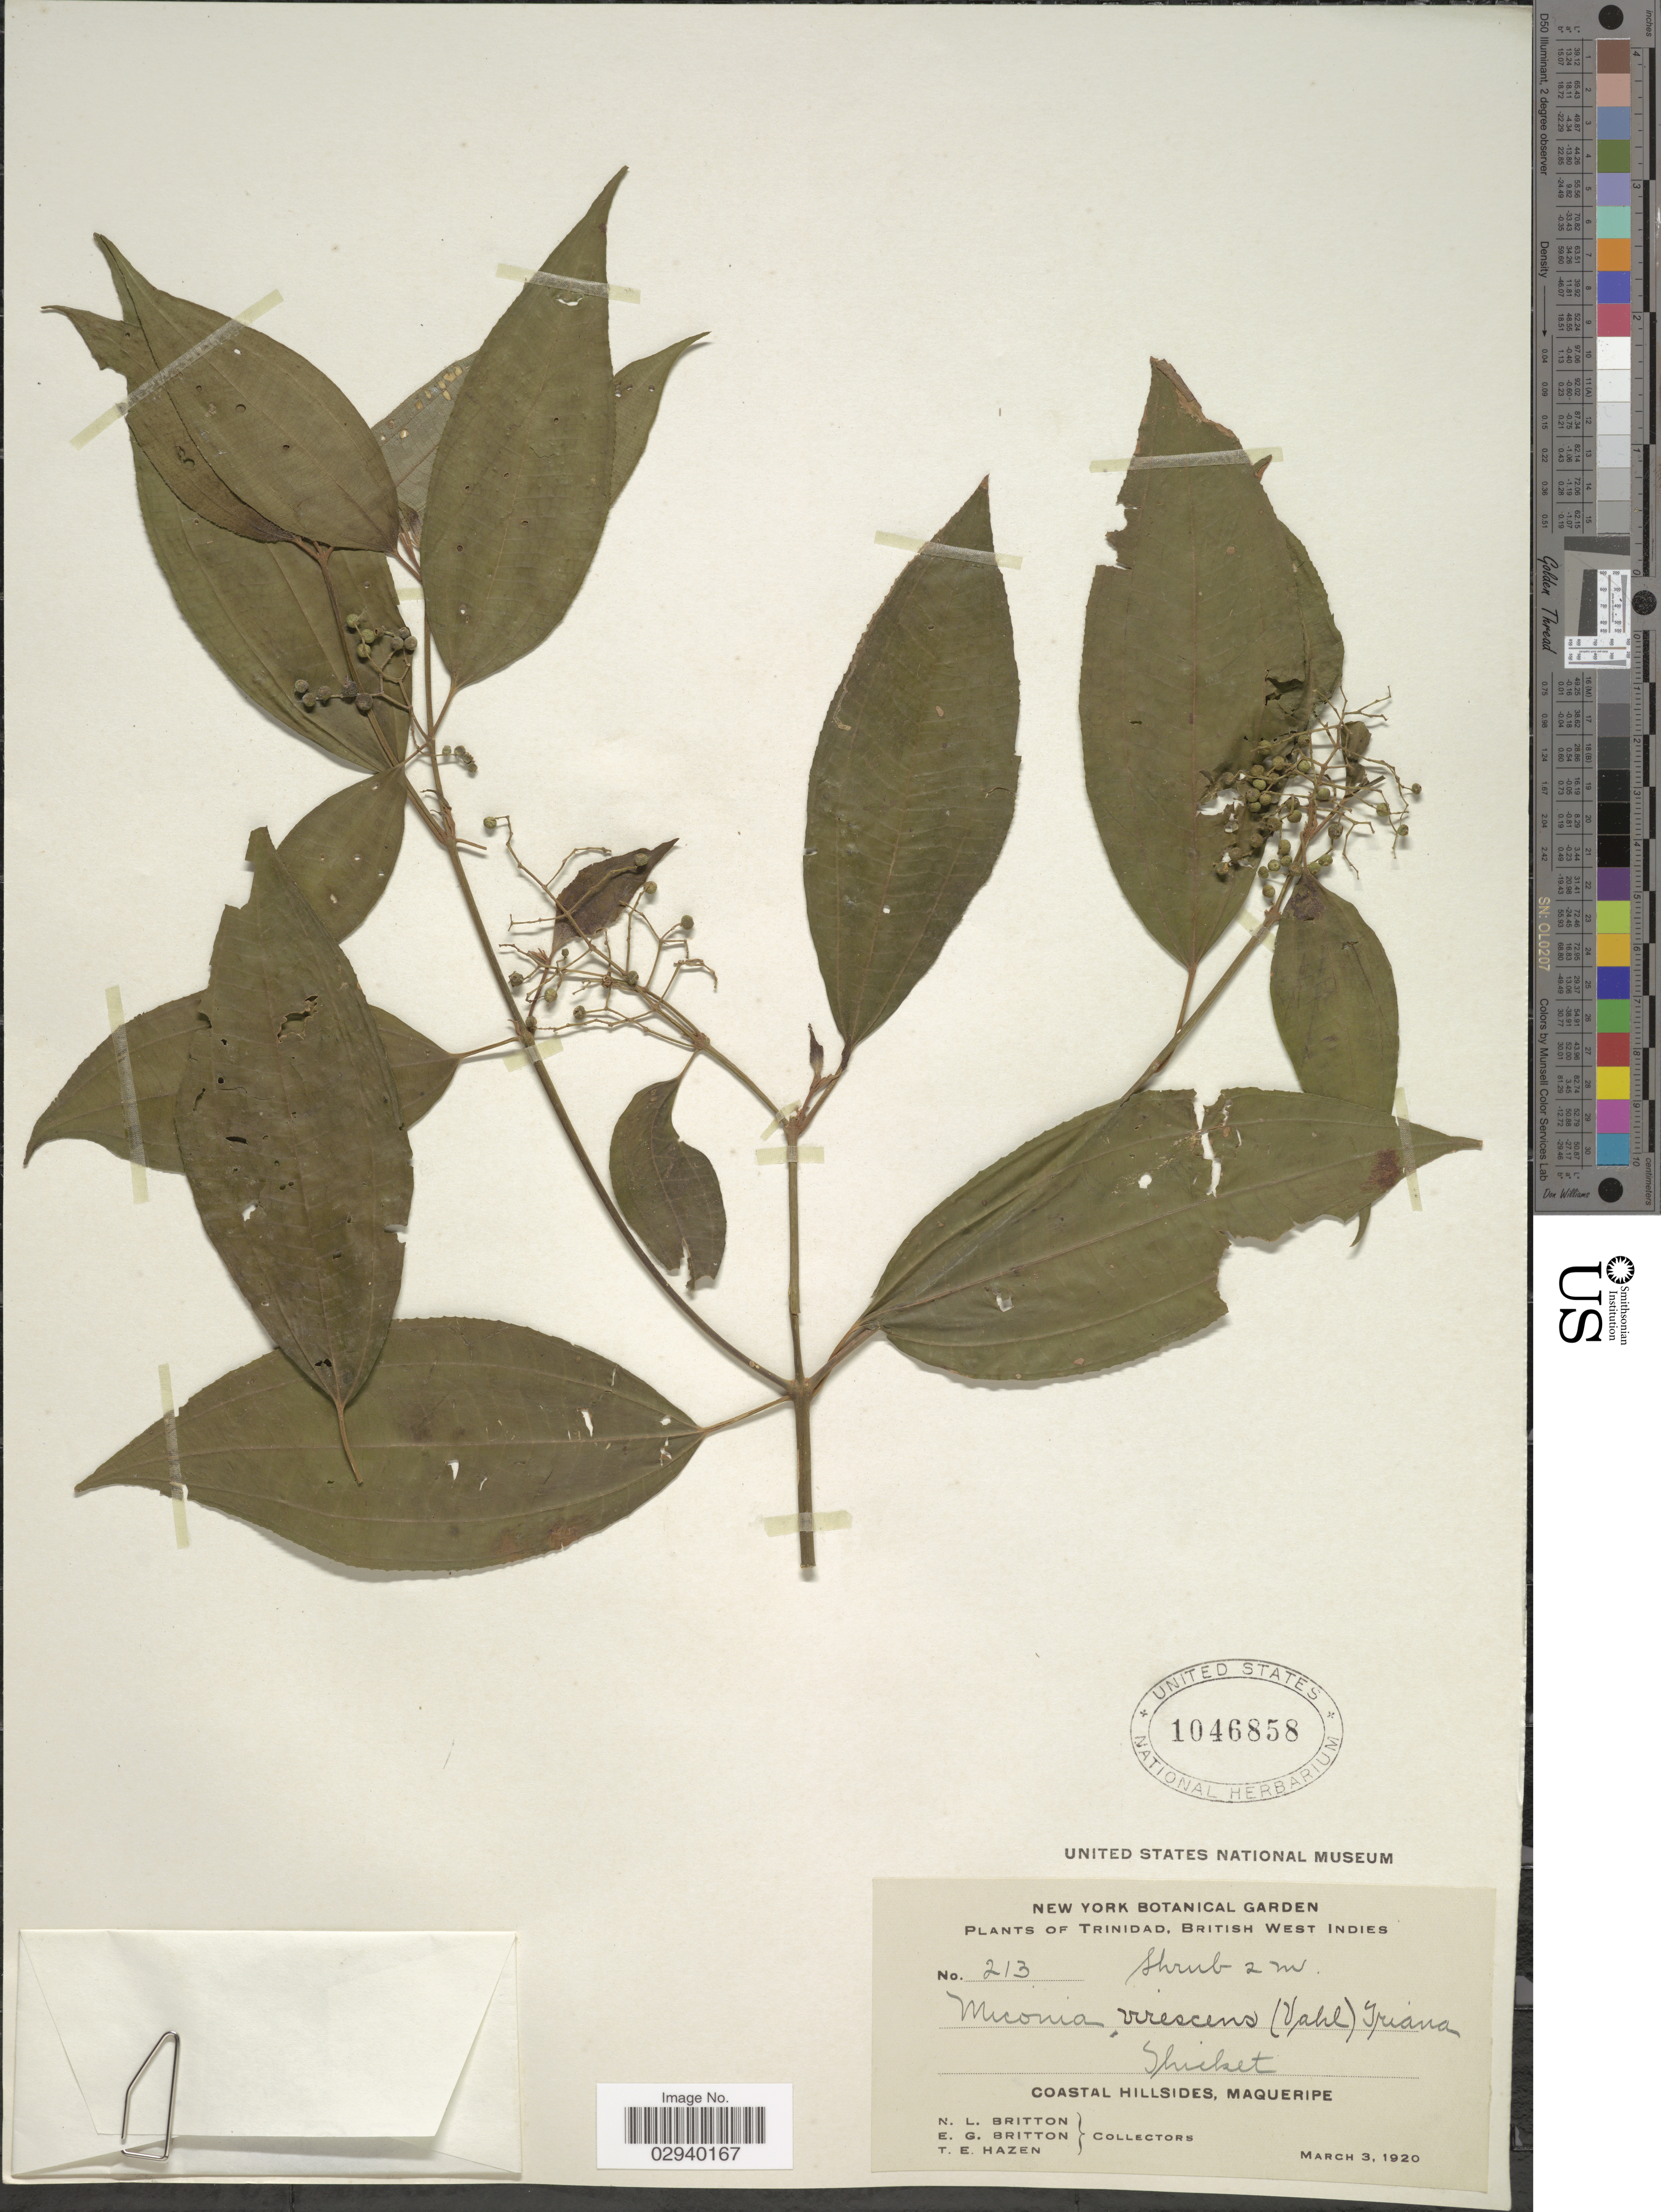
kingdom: Plantae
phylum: Tracheophyta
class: Magnoliopsida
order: Myrtales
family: Melastomataceae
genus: Miconia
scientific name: Miconia laevigata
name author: (L.) D. Don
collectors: N. Britton, E. G. Britton & T. E. Hazen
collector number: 213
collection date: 1920-03-03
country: Trinidad and Tobago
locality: Trinidad, British West Indies. Coastal Hillsides, Maqueripe.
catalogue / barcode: US 1046858